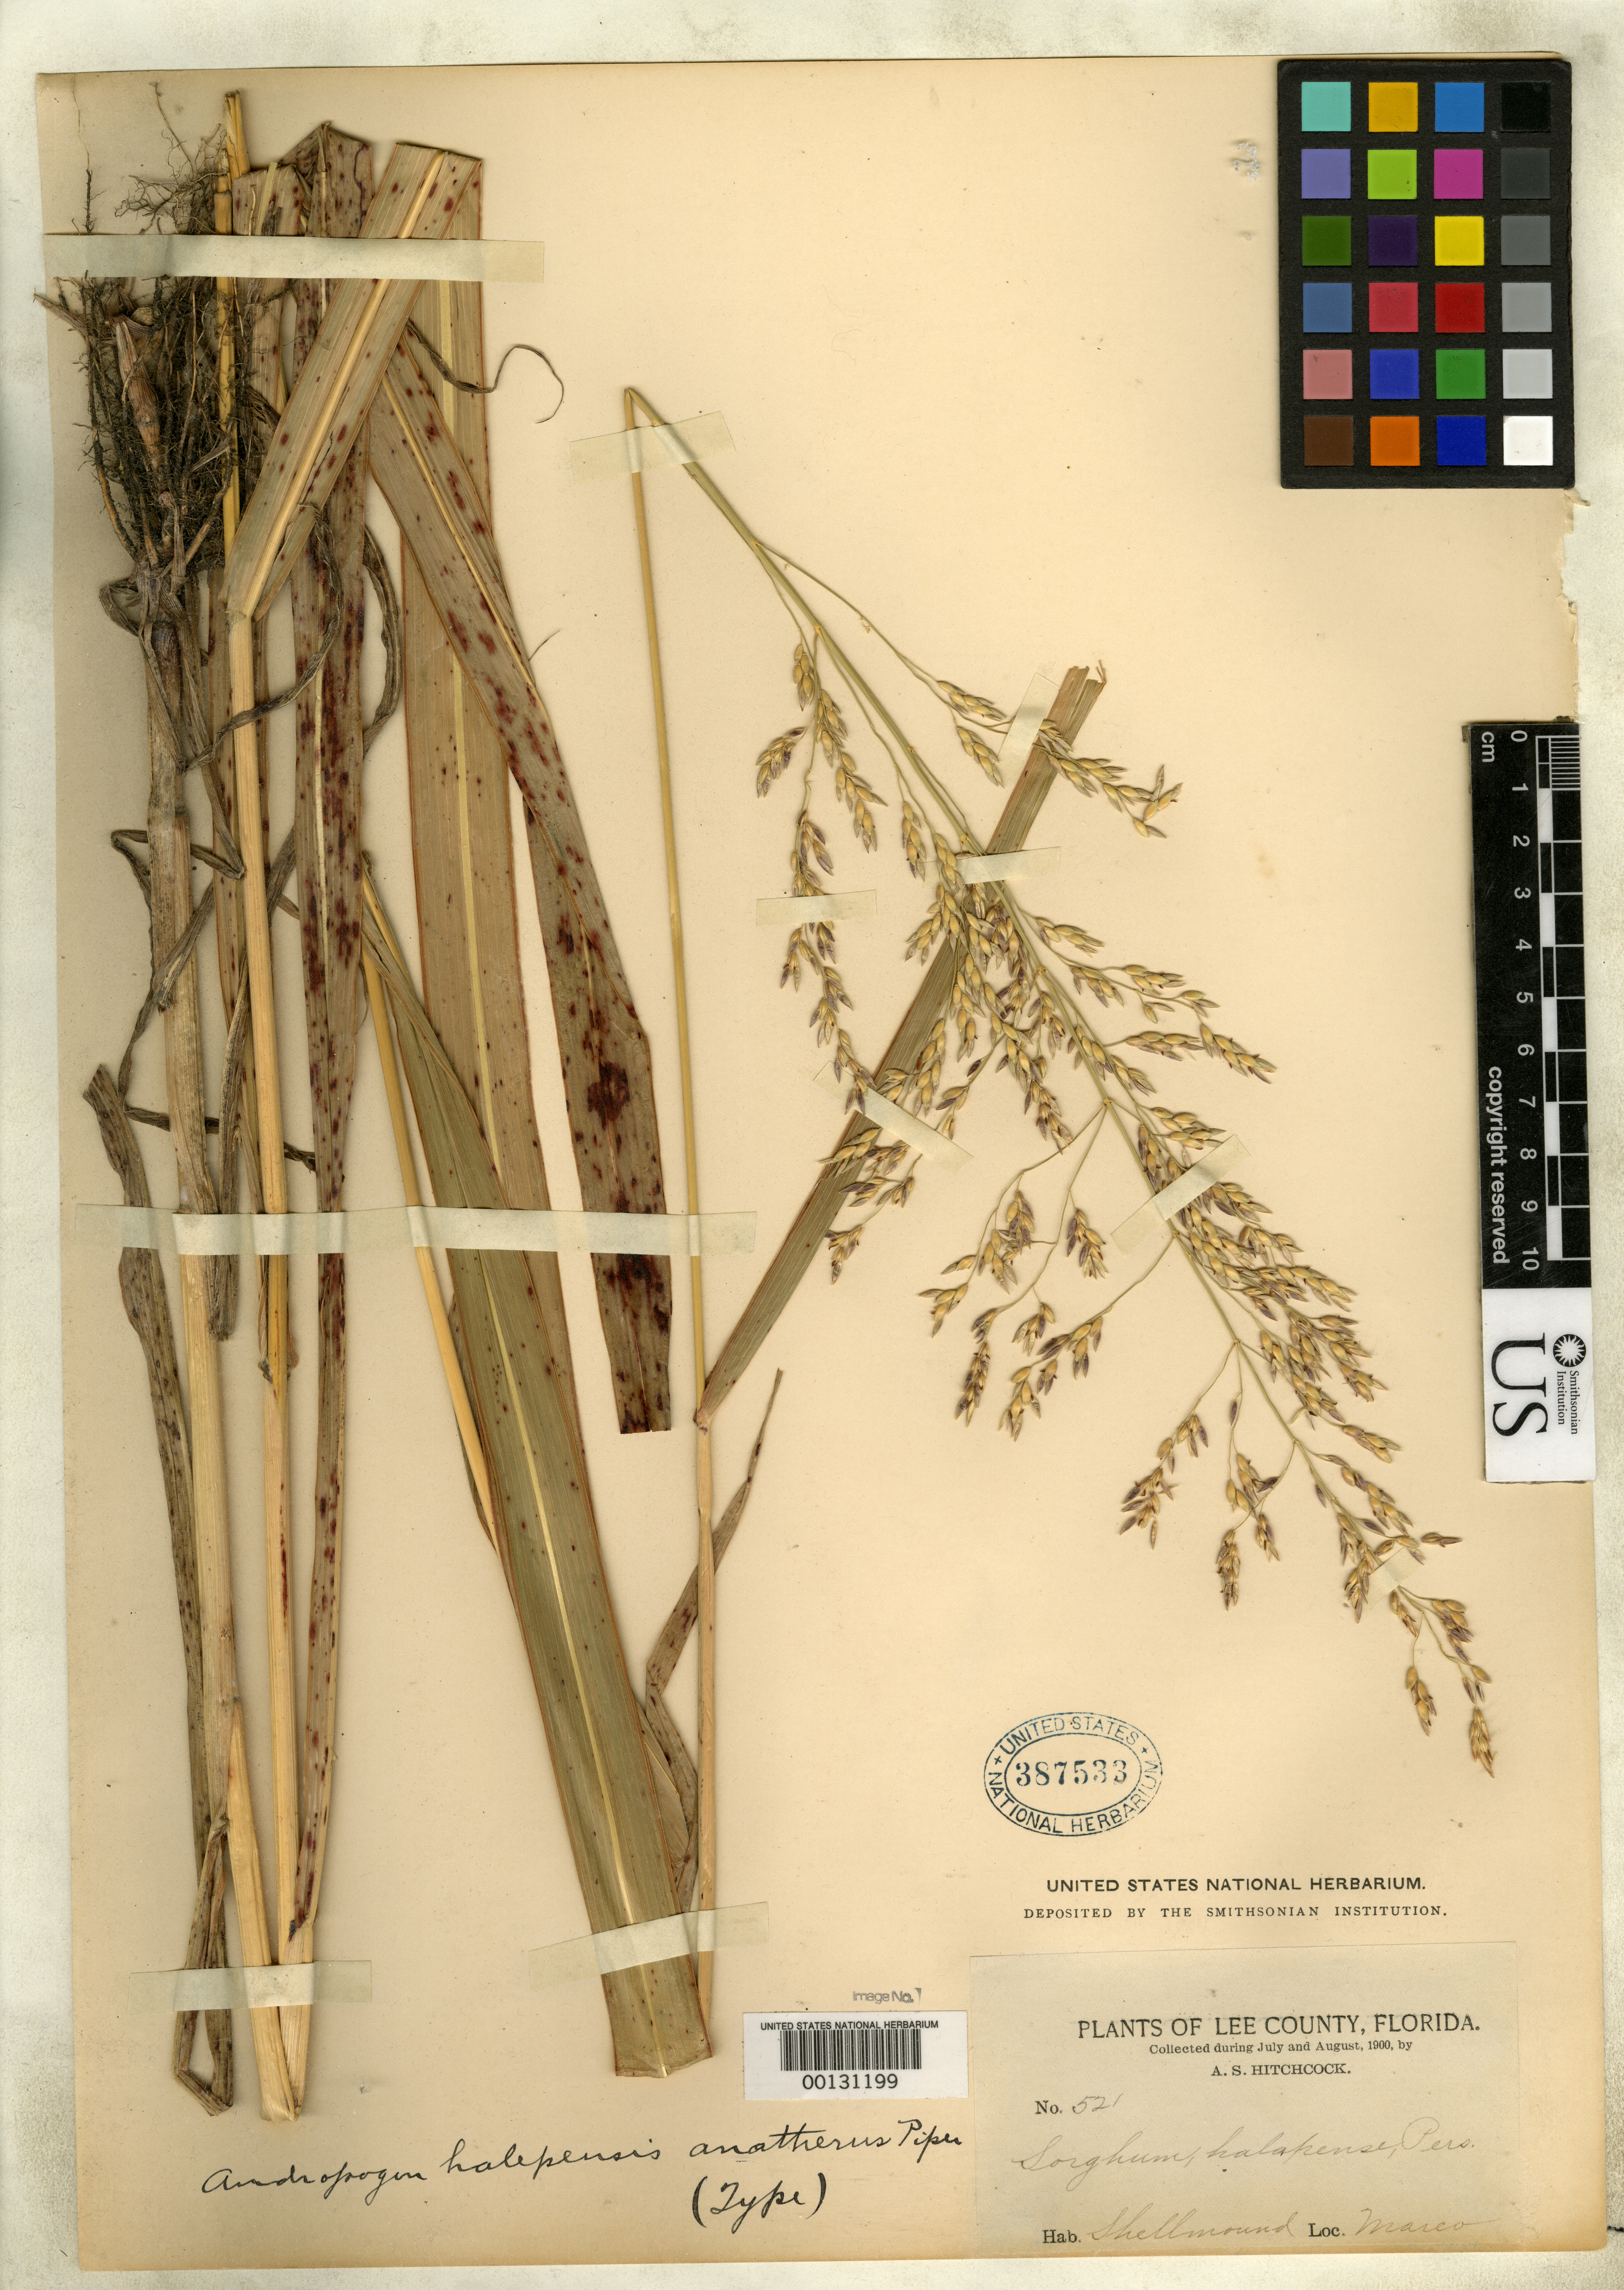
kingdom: Plantae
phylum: Tracheophyta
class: Liliopsida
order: Poales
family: Poaceae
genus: Andropogon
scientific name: Andropogon halepensis var. anatherus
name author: Piper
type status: Holotype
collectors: A. S. Hitchcock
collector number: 521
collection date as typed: Jul 1900 to -- Aug 1900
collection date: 1900-07/1900-08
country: United States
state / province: Florida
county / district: Lee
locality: Marco.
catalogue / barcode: US 387533